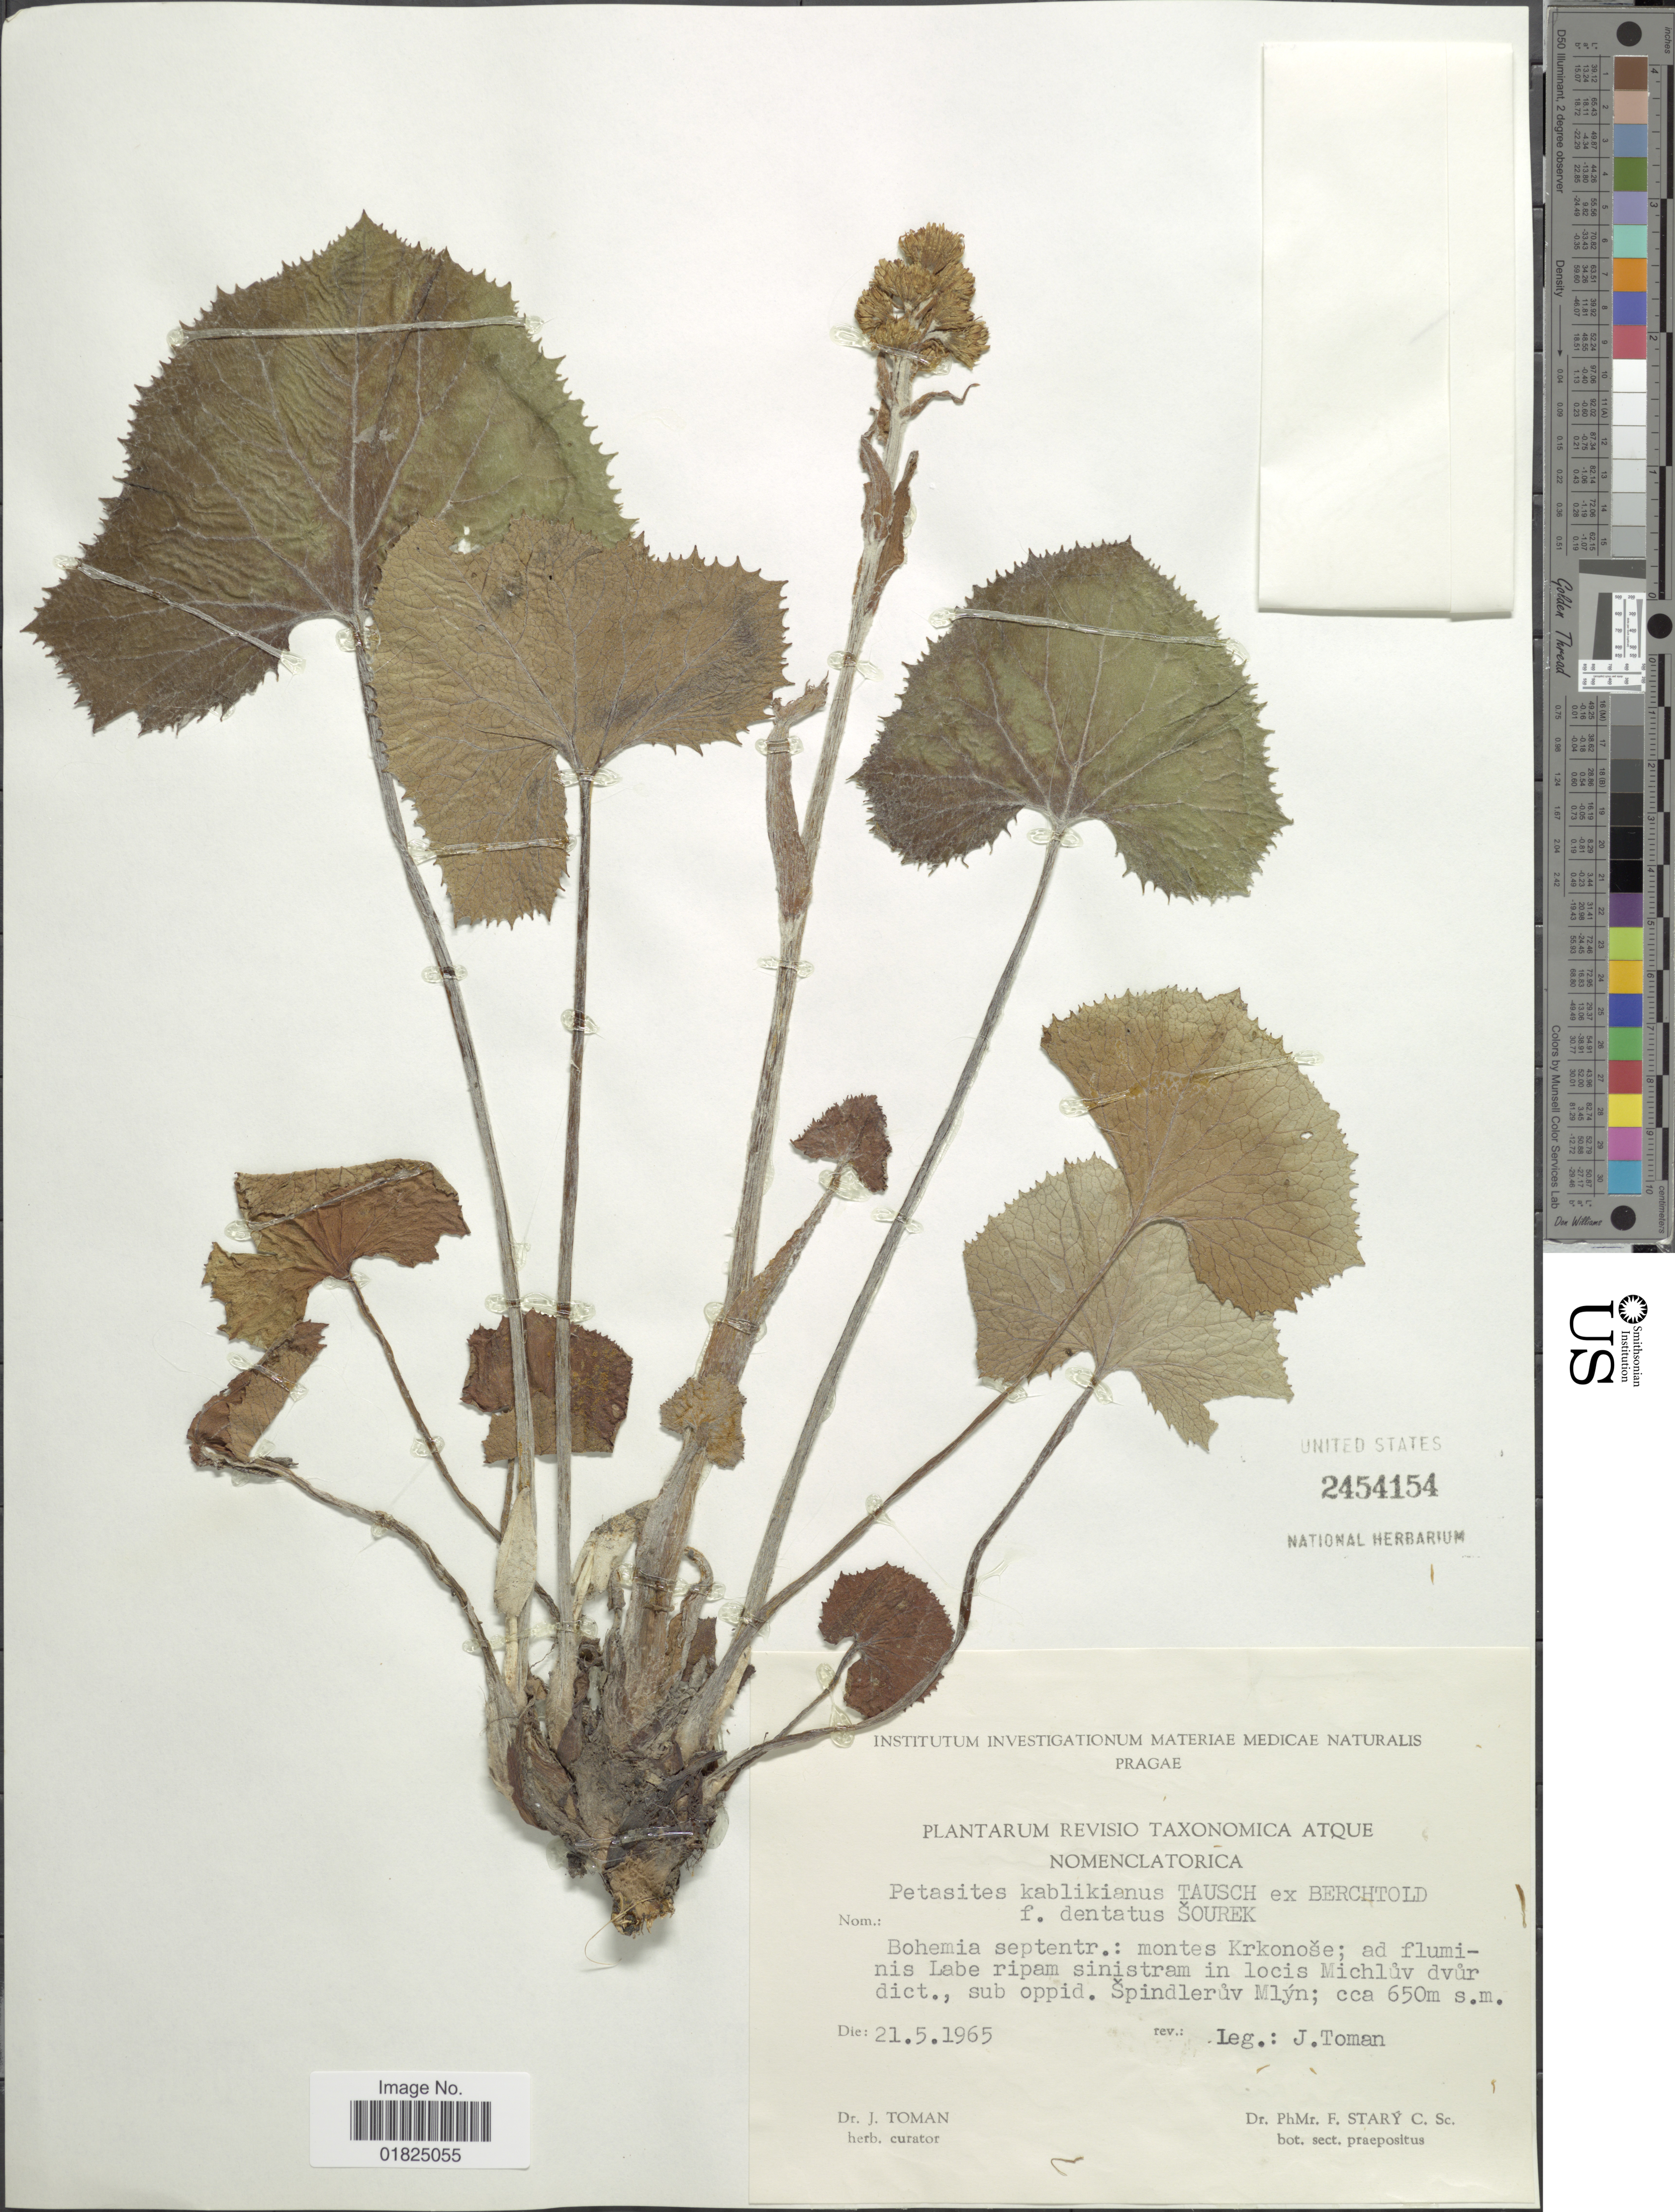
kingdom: Plantae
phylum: Tracheophyta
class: Magnoliopsida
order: Asterales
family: Asteraceae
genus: Petasites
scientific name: Petasites kablikianus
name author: Tausch ex Bercht.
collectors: J. Toman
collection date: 1965-05-21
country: Czechia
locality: Bohemia septentr: montes Krkonse; ad fluminis Labe ripam sinistram in locis Michluv dvur dict., sub oppid Spindleruv Mlyn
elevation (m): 650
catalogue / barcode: US 2454154